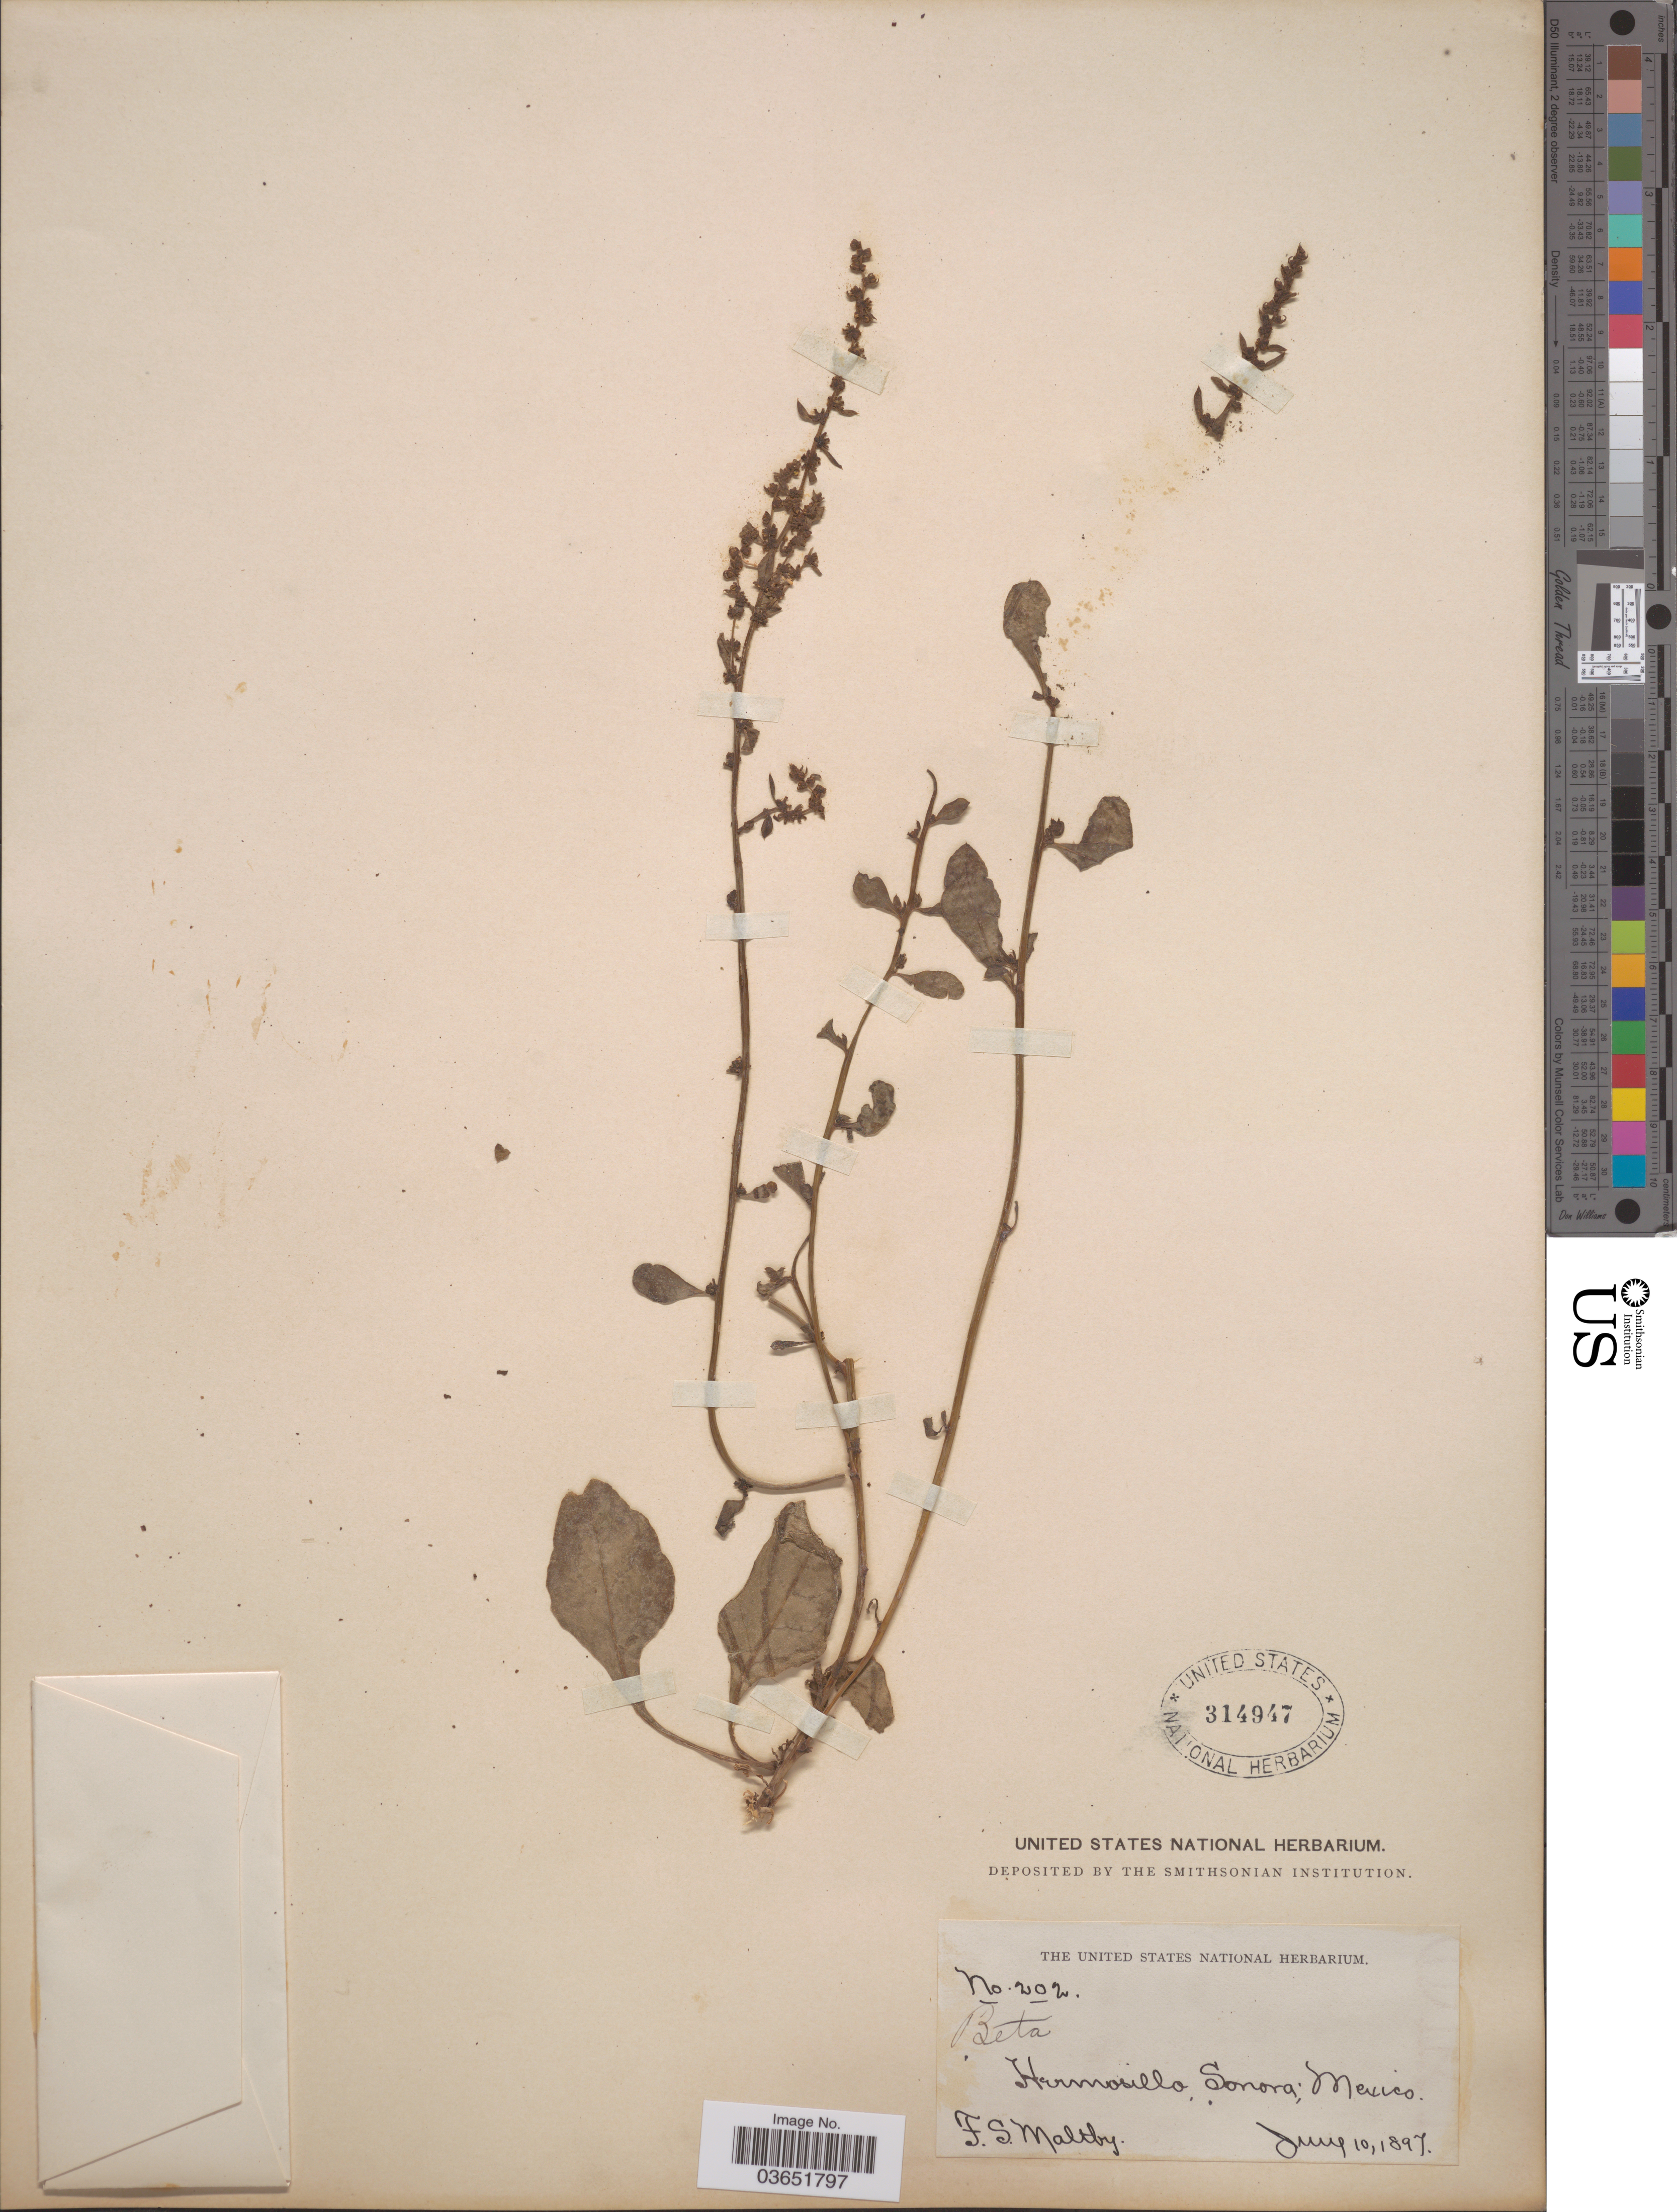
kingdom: Plantae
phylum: Tracheophyta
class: Magnoliopsida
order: Caryophyllales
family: Amaranthaceae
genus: Beta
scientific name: Beta vulgaris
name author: L.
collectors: F. S. Maltby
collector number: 202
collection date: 1897-06-10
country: Mexico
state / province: Sonora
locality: Hermosillo.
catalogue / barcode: US 314947